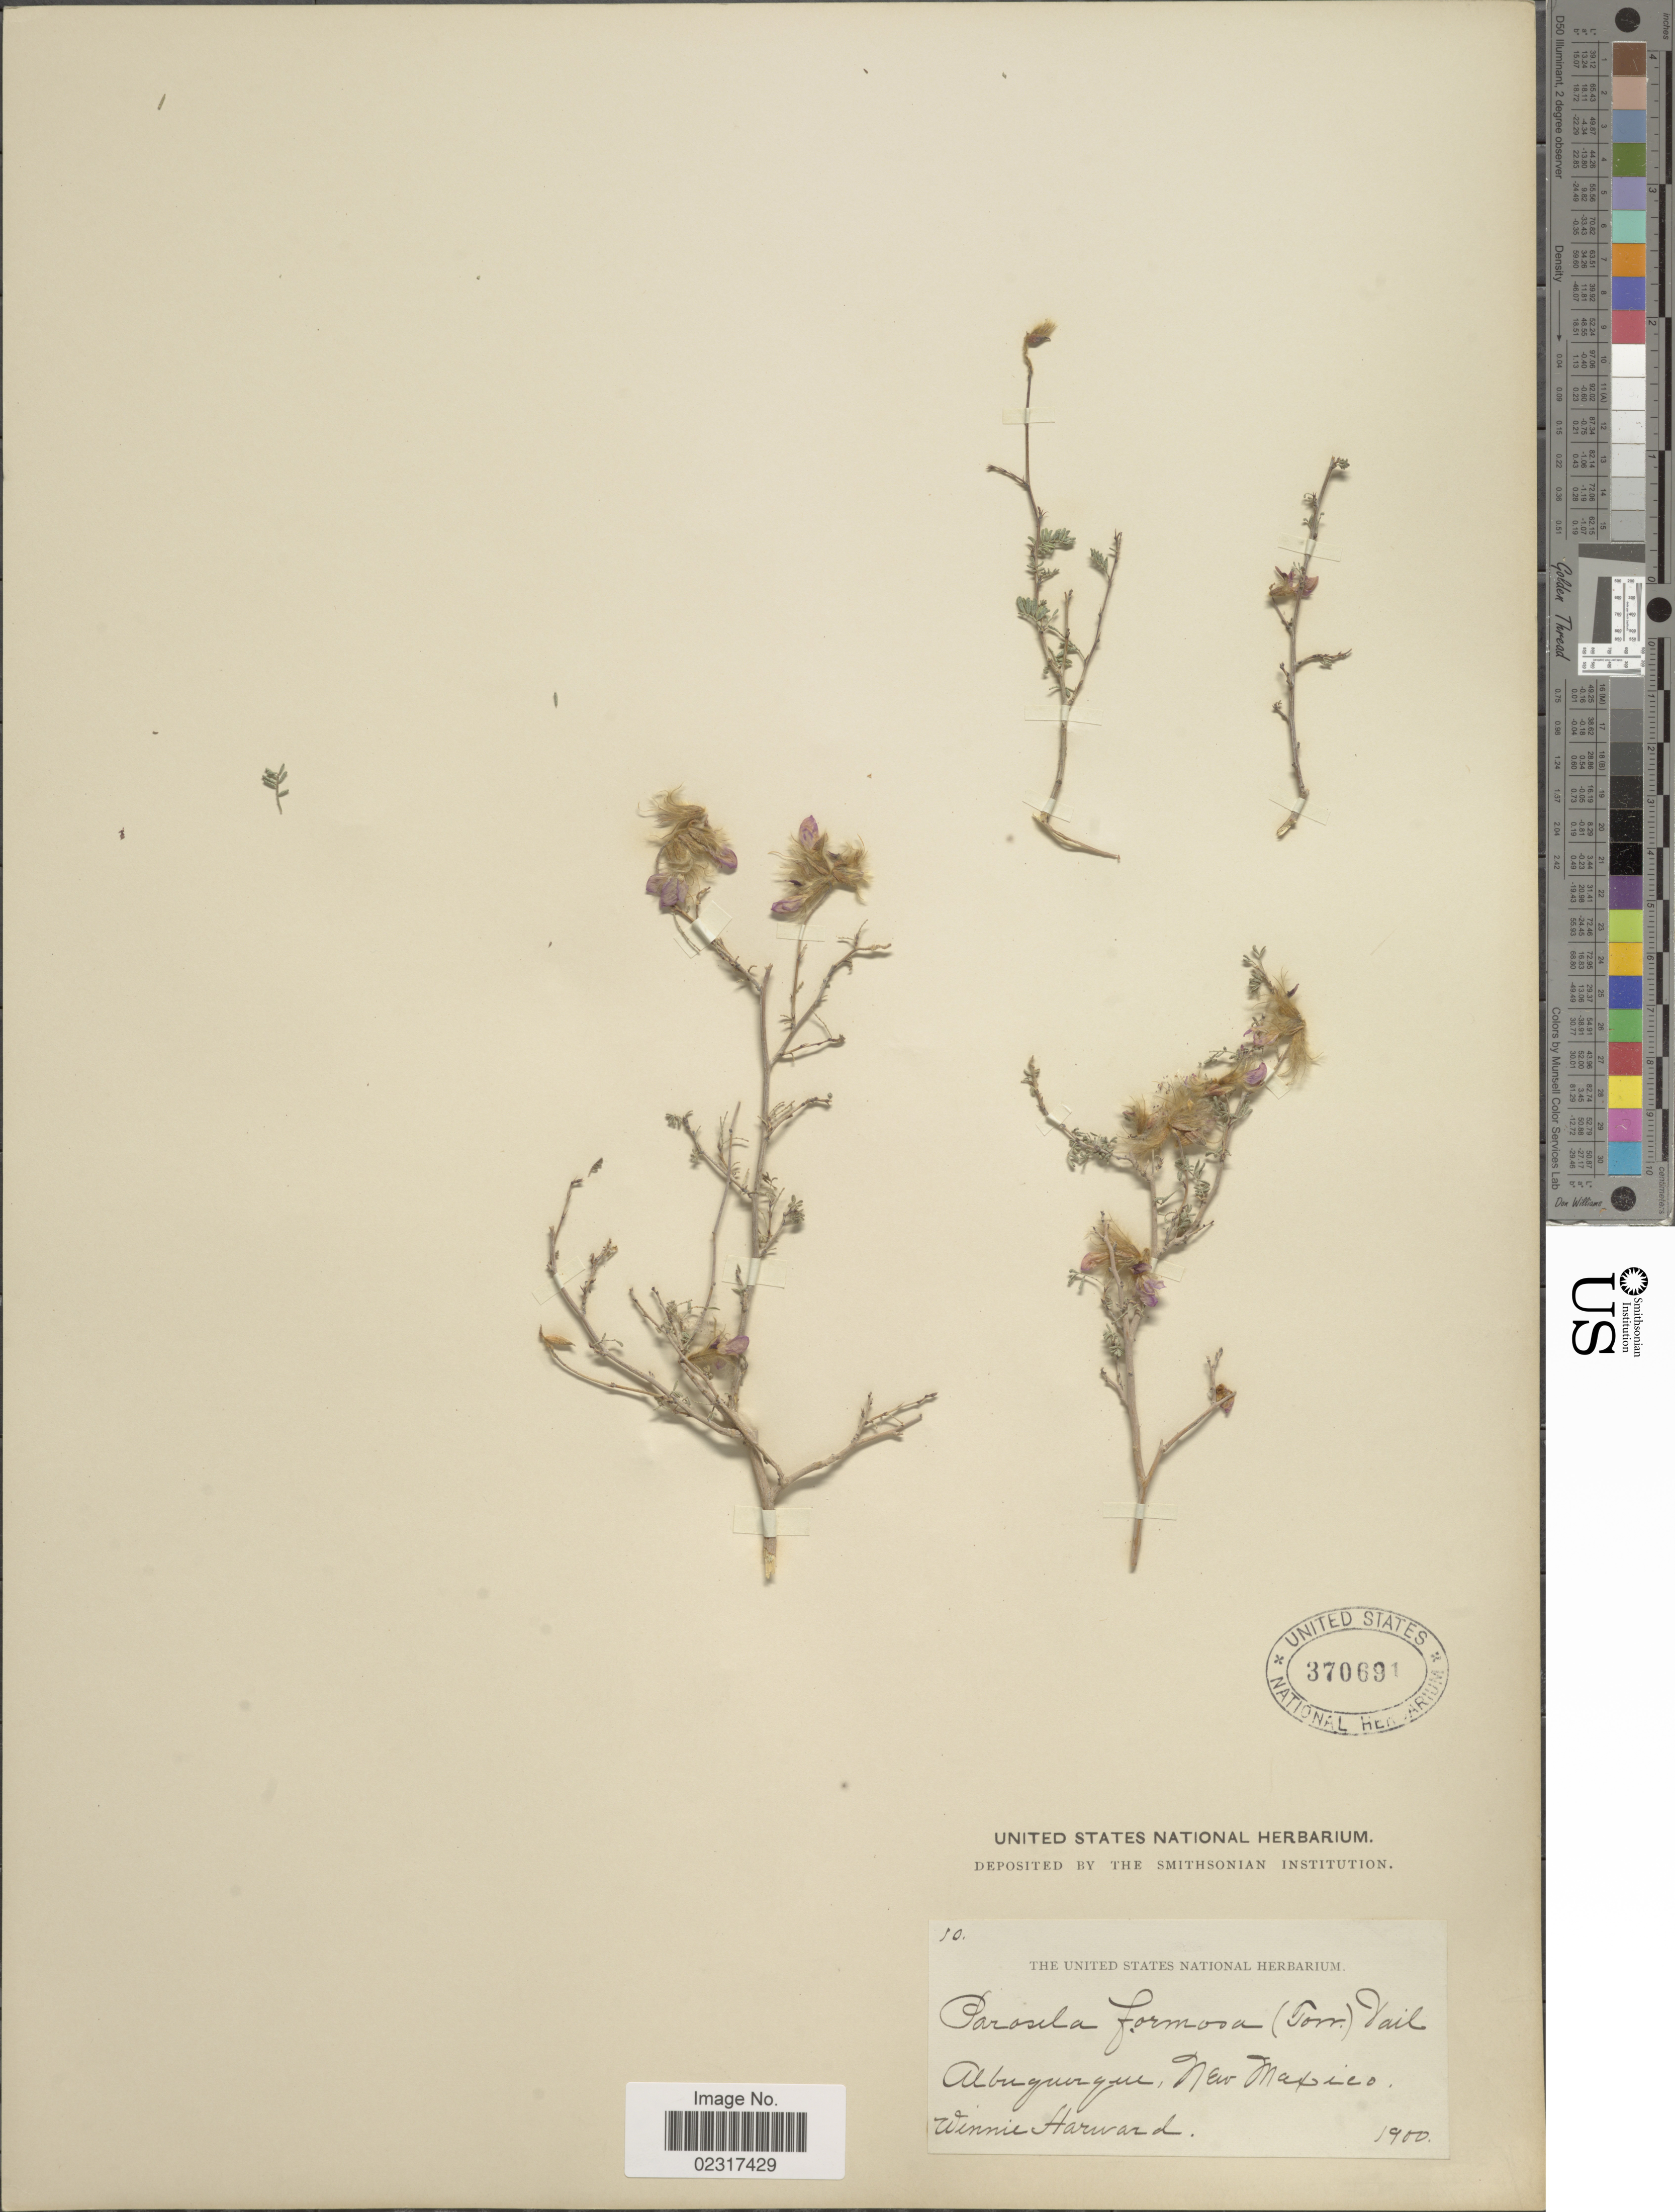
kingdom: Plantae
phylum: Tracheophyta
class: Magnoliopsida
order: Fabales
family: Fabaceae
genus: Dalea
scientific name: Dalea formosa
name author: Torr.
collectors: W. Harward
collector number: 10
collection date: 1900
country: United States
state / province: New Mexico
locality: Albuquerque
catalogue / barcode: US 370691